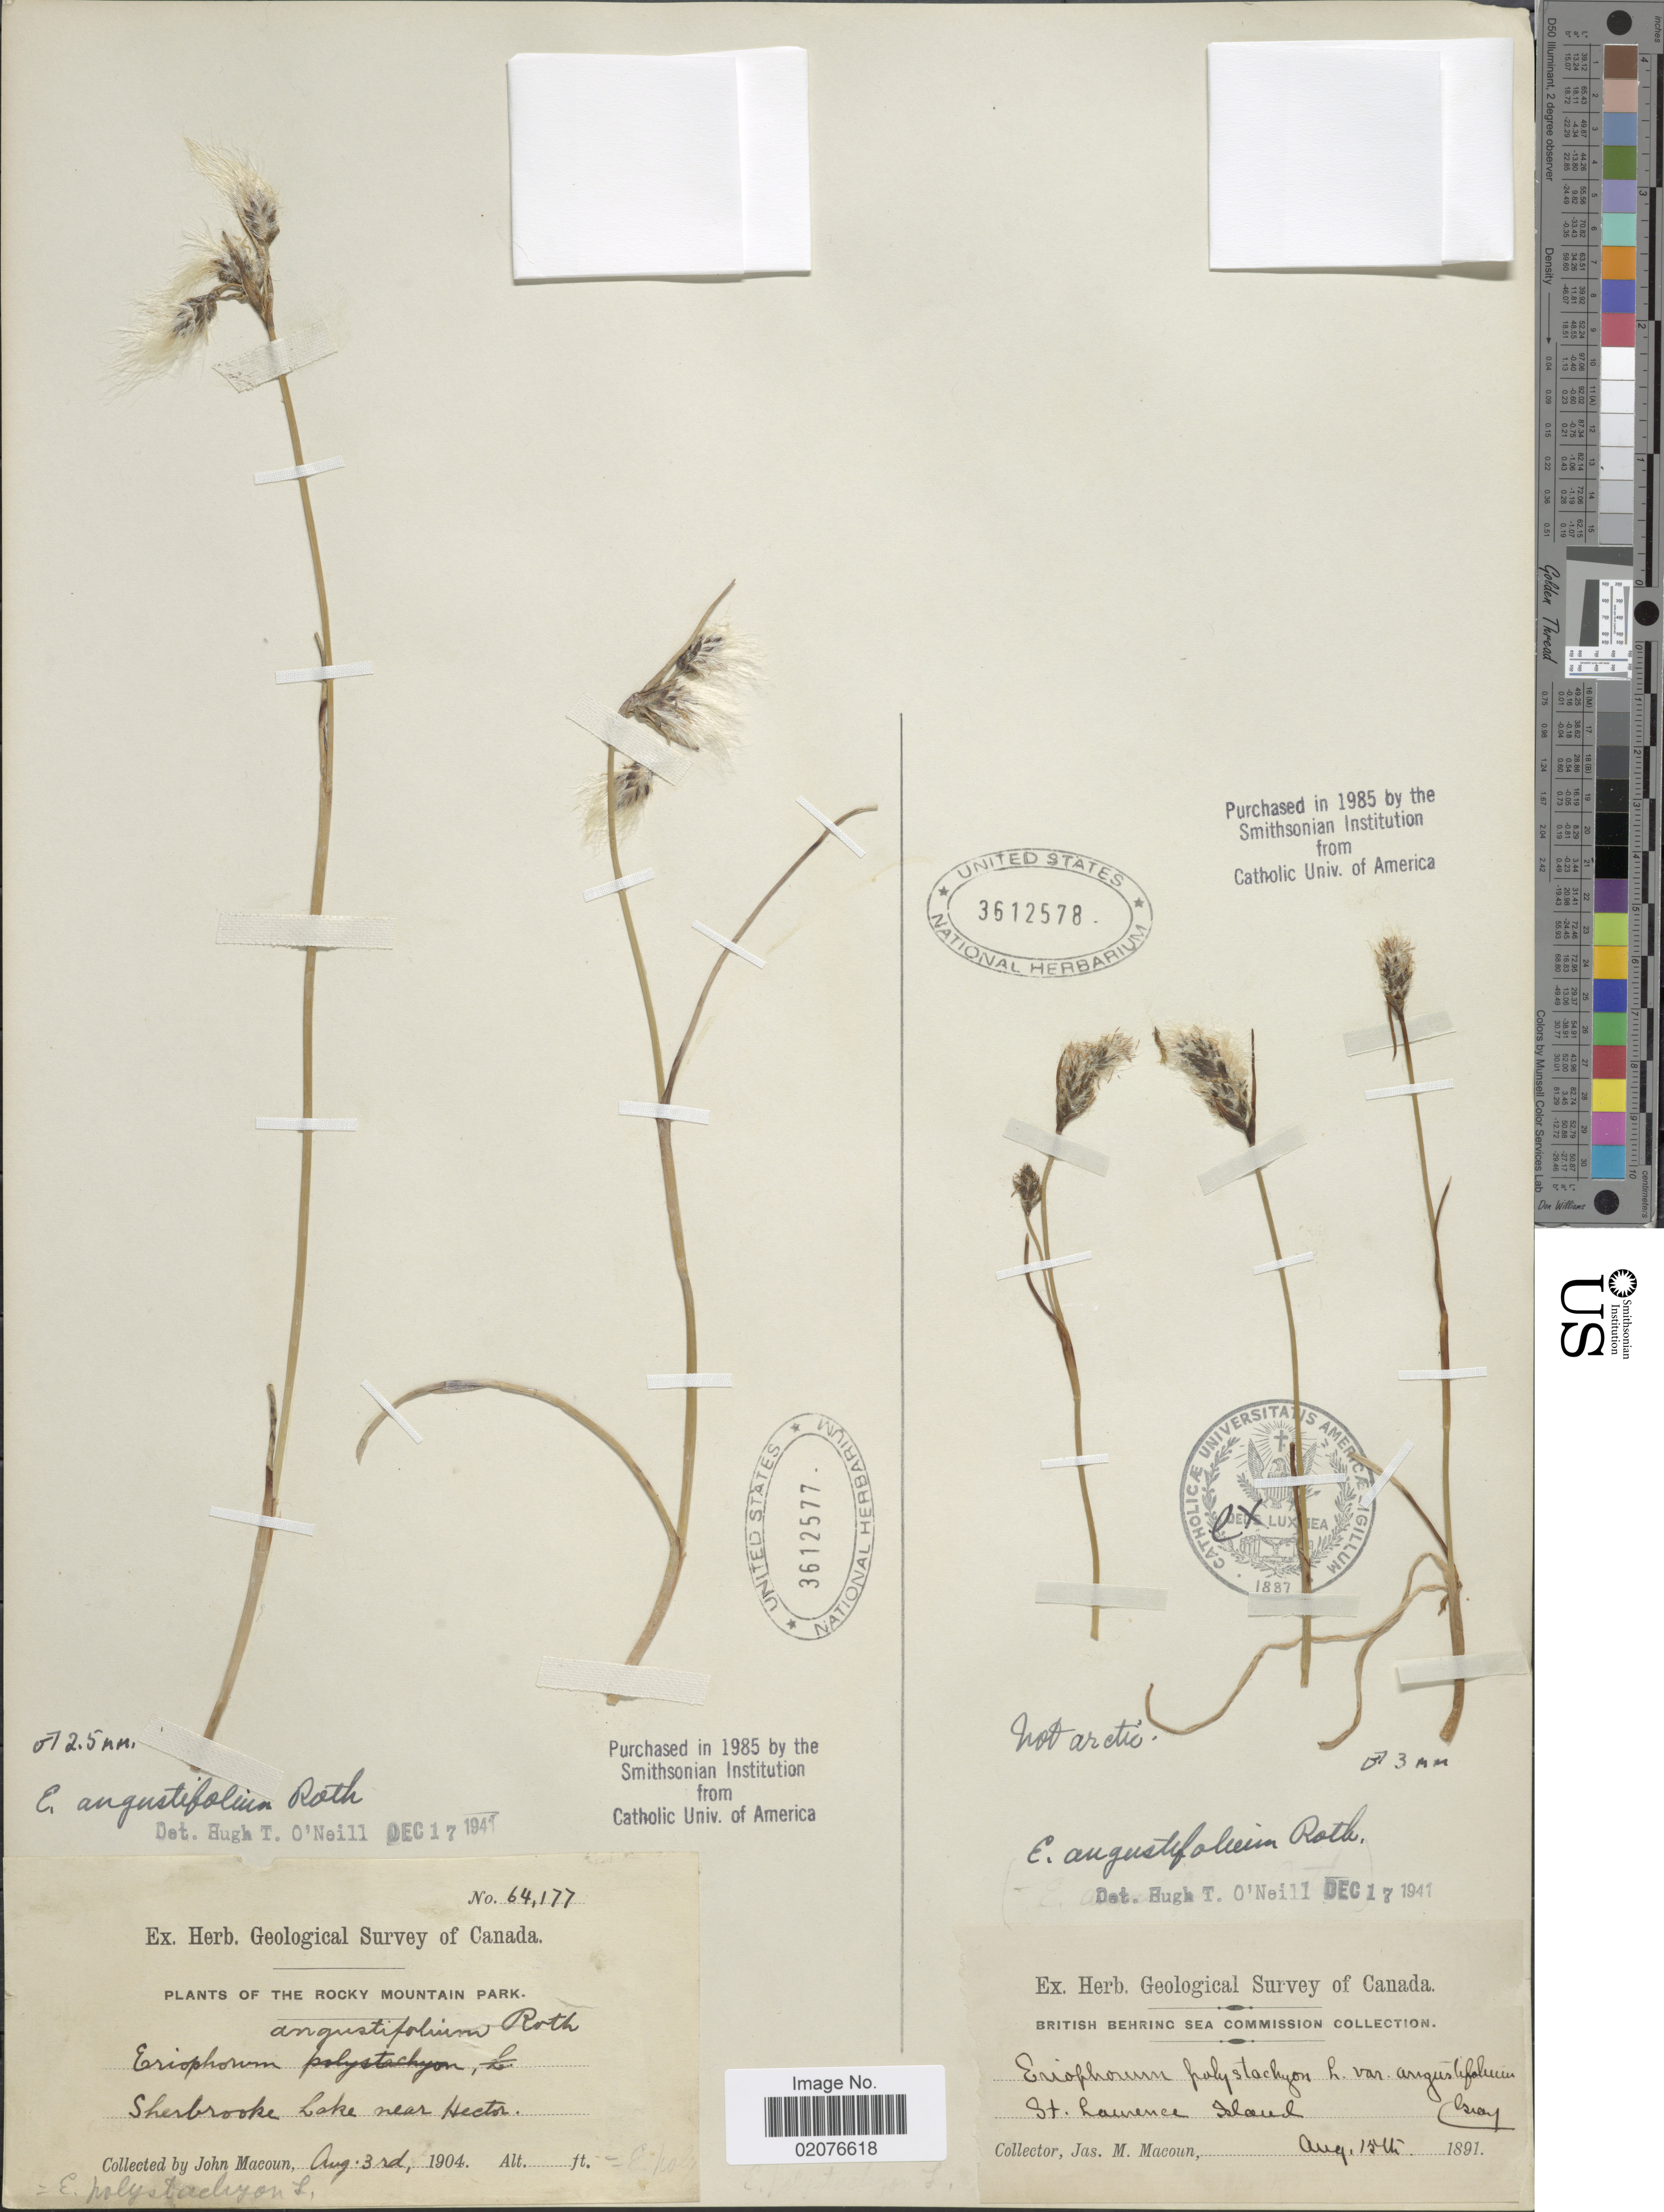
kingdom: Plantae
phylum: Tracheophyta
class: Liliopsida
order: Poales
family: Cyperaceae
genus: Eriophorum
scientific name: Eriophorum angustifolium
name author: Honck.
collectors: J. Macoun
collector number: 64177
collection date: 1904-08-03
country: Canada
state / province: British Columbia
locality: The Rocky Mountain Park, Sherbrooke Lake near Hector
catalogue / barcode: US 3612577